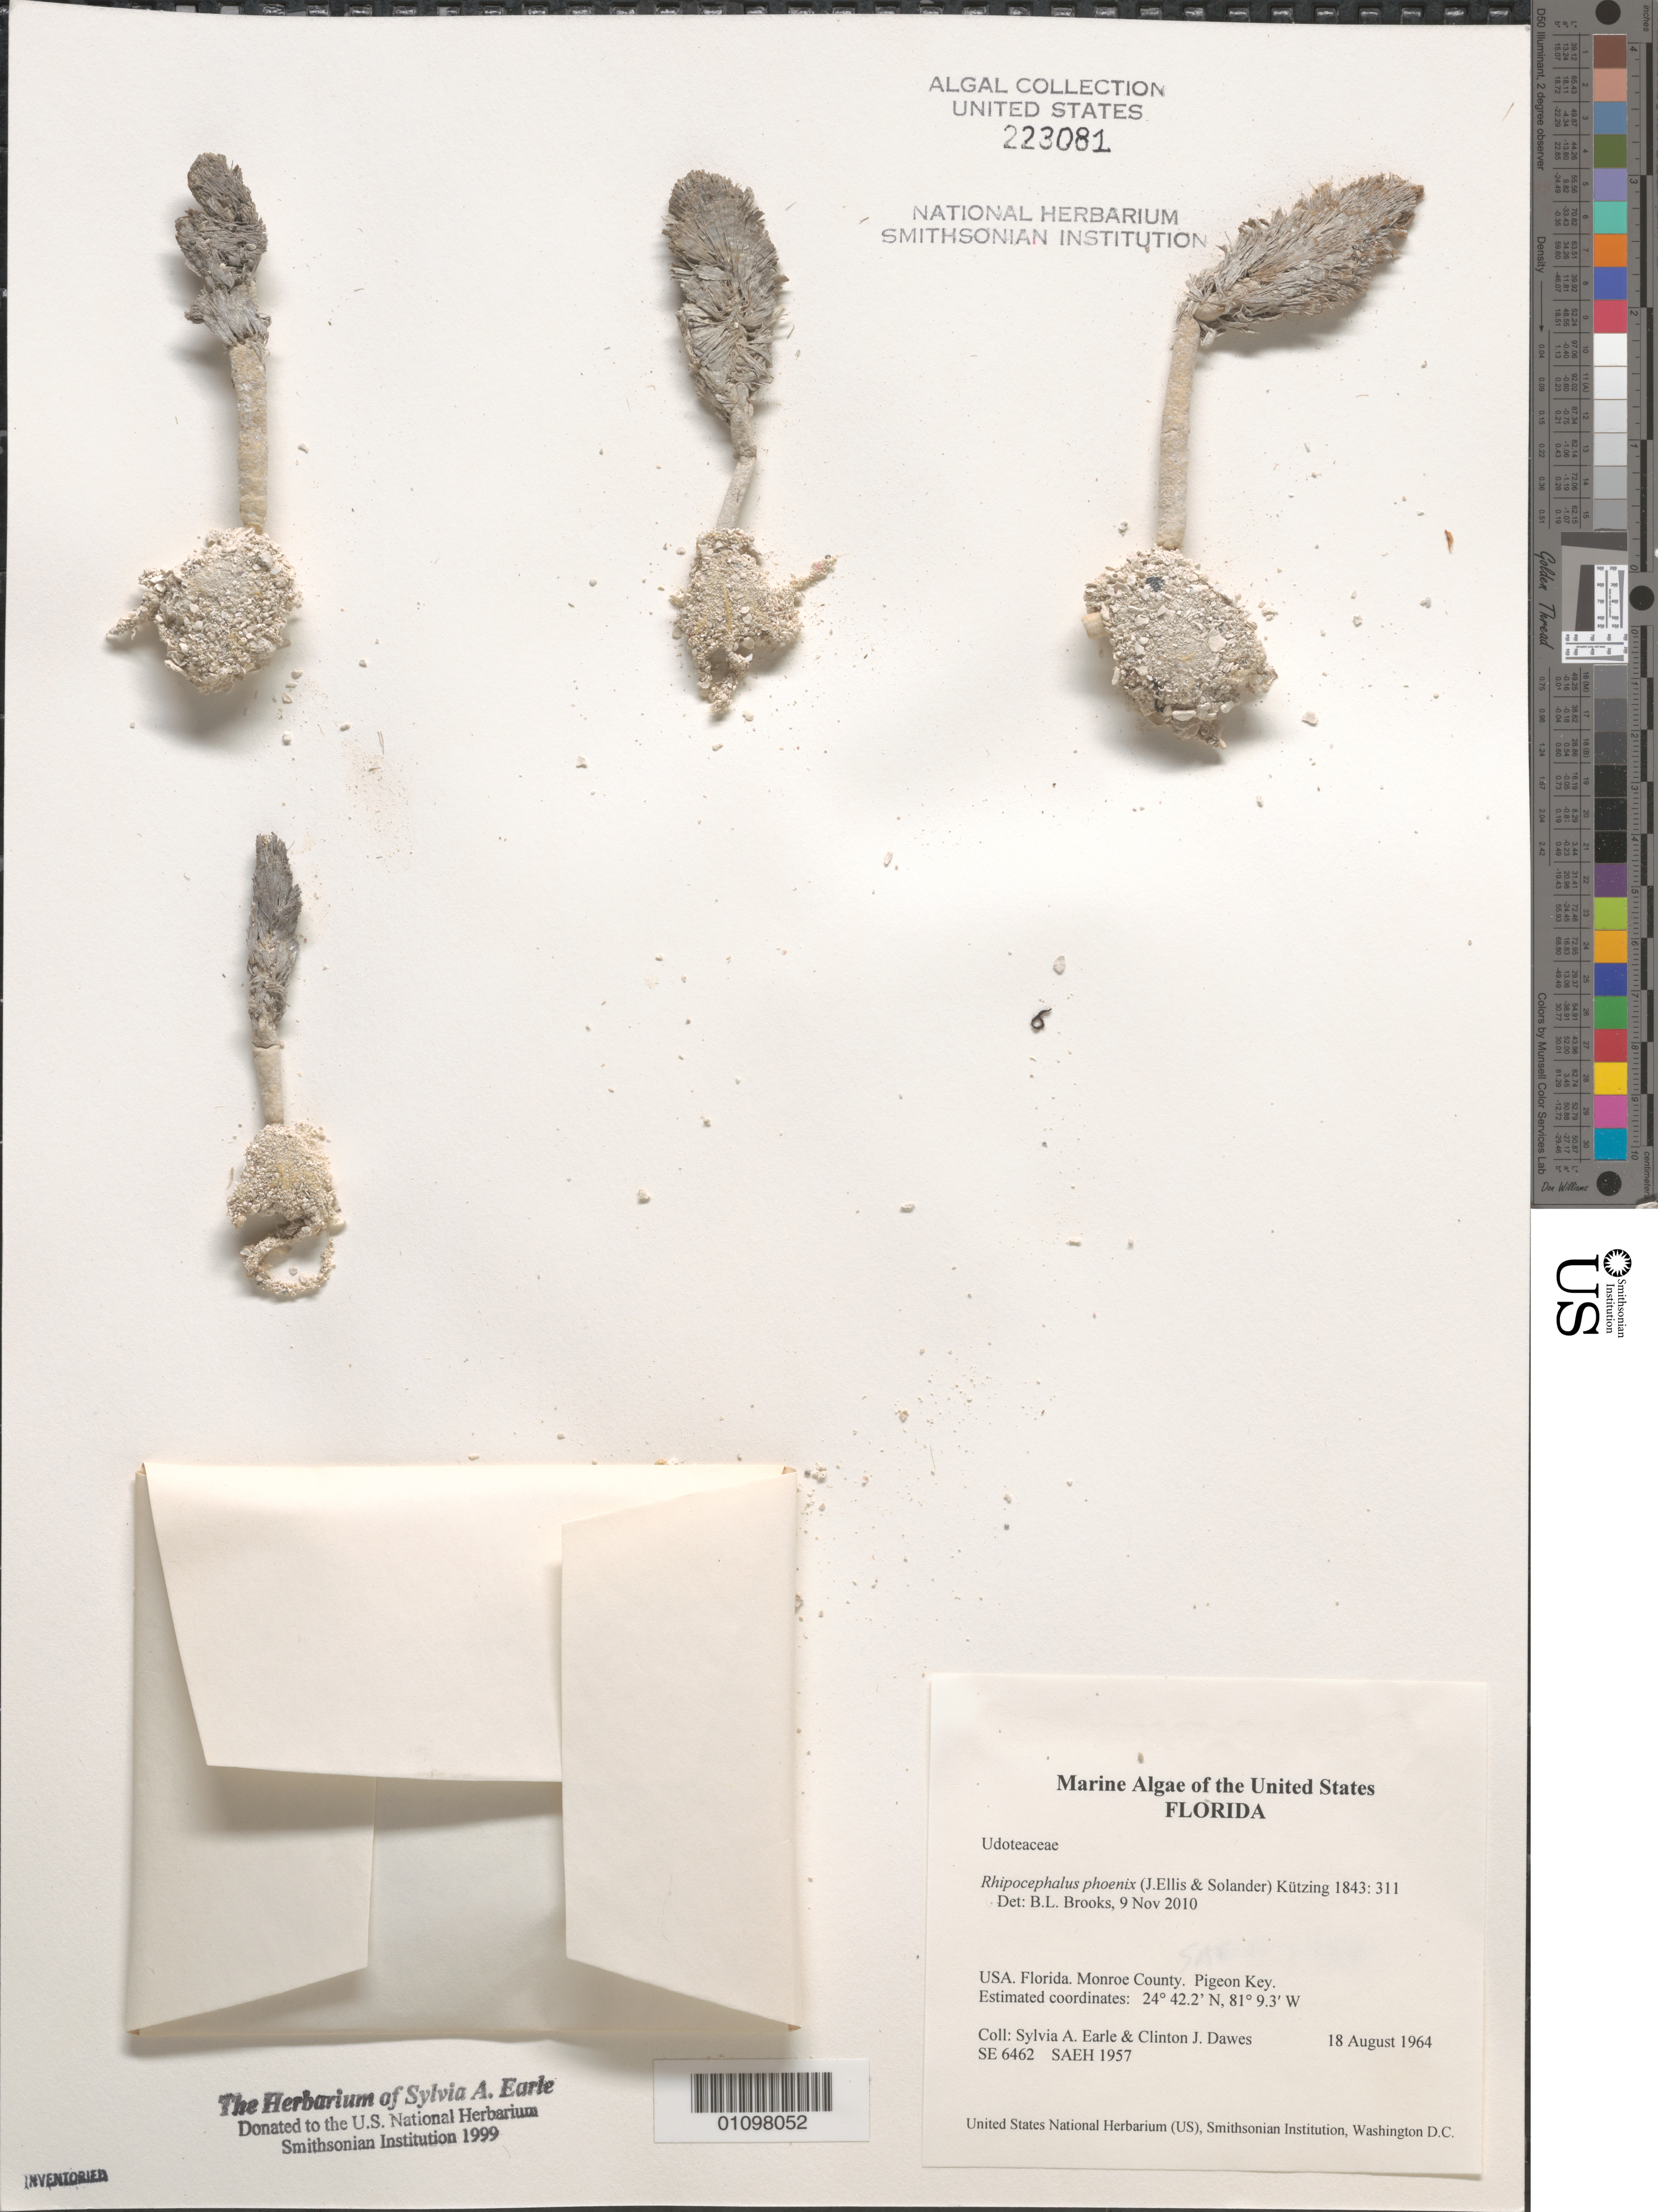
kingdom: Plantae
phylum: Chlorophyta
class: Ulvophyceae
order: Bryopsidales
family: Udoteaceae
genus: Rhipocephalus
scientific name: Rhipocephalus phoenix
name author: (J. Ellis & Sol.) Kütz.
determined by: Brooks, B. L., (BOT), Smithsonian Institution - National Museum of Natural History (UNITED STATES)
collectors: S. A. Earle & C. Dawes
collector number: SE 6462 & SAEH 1957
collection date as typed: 18 Aug 1964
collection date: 1964-08-18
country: United States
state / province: Florida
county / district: Monroe County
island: Pigeon Key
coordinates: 24 42.2'N, 81 9.3'W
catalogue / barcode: US 223081